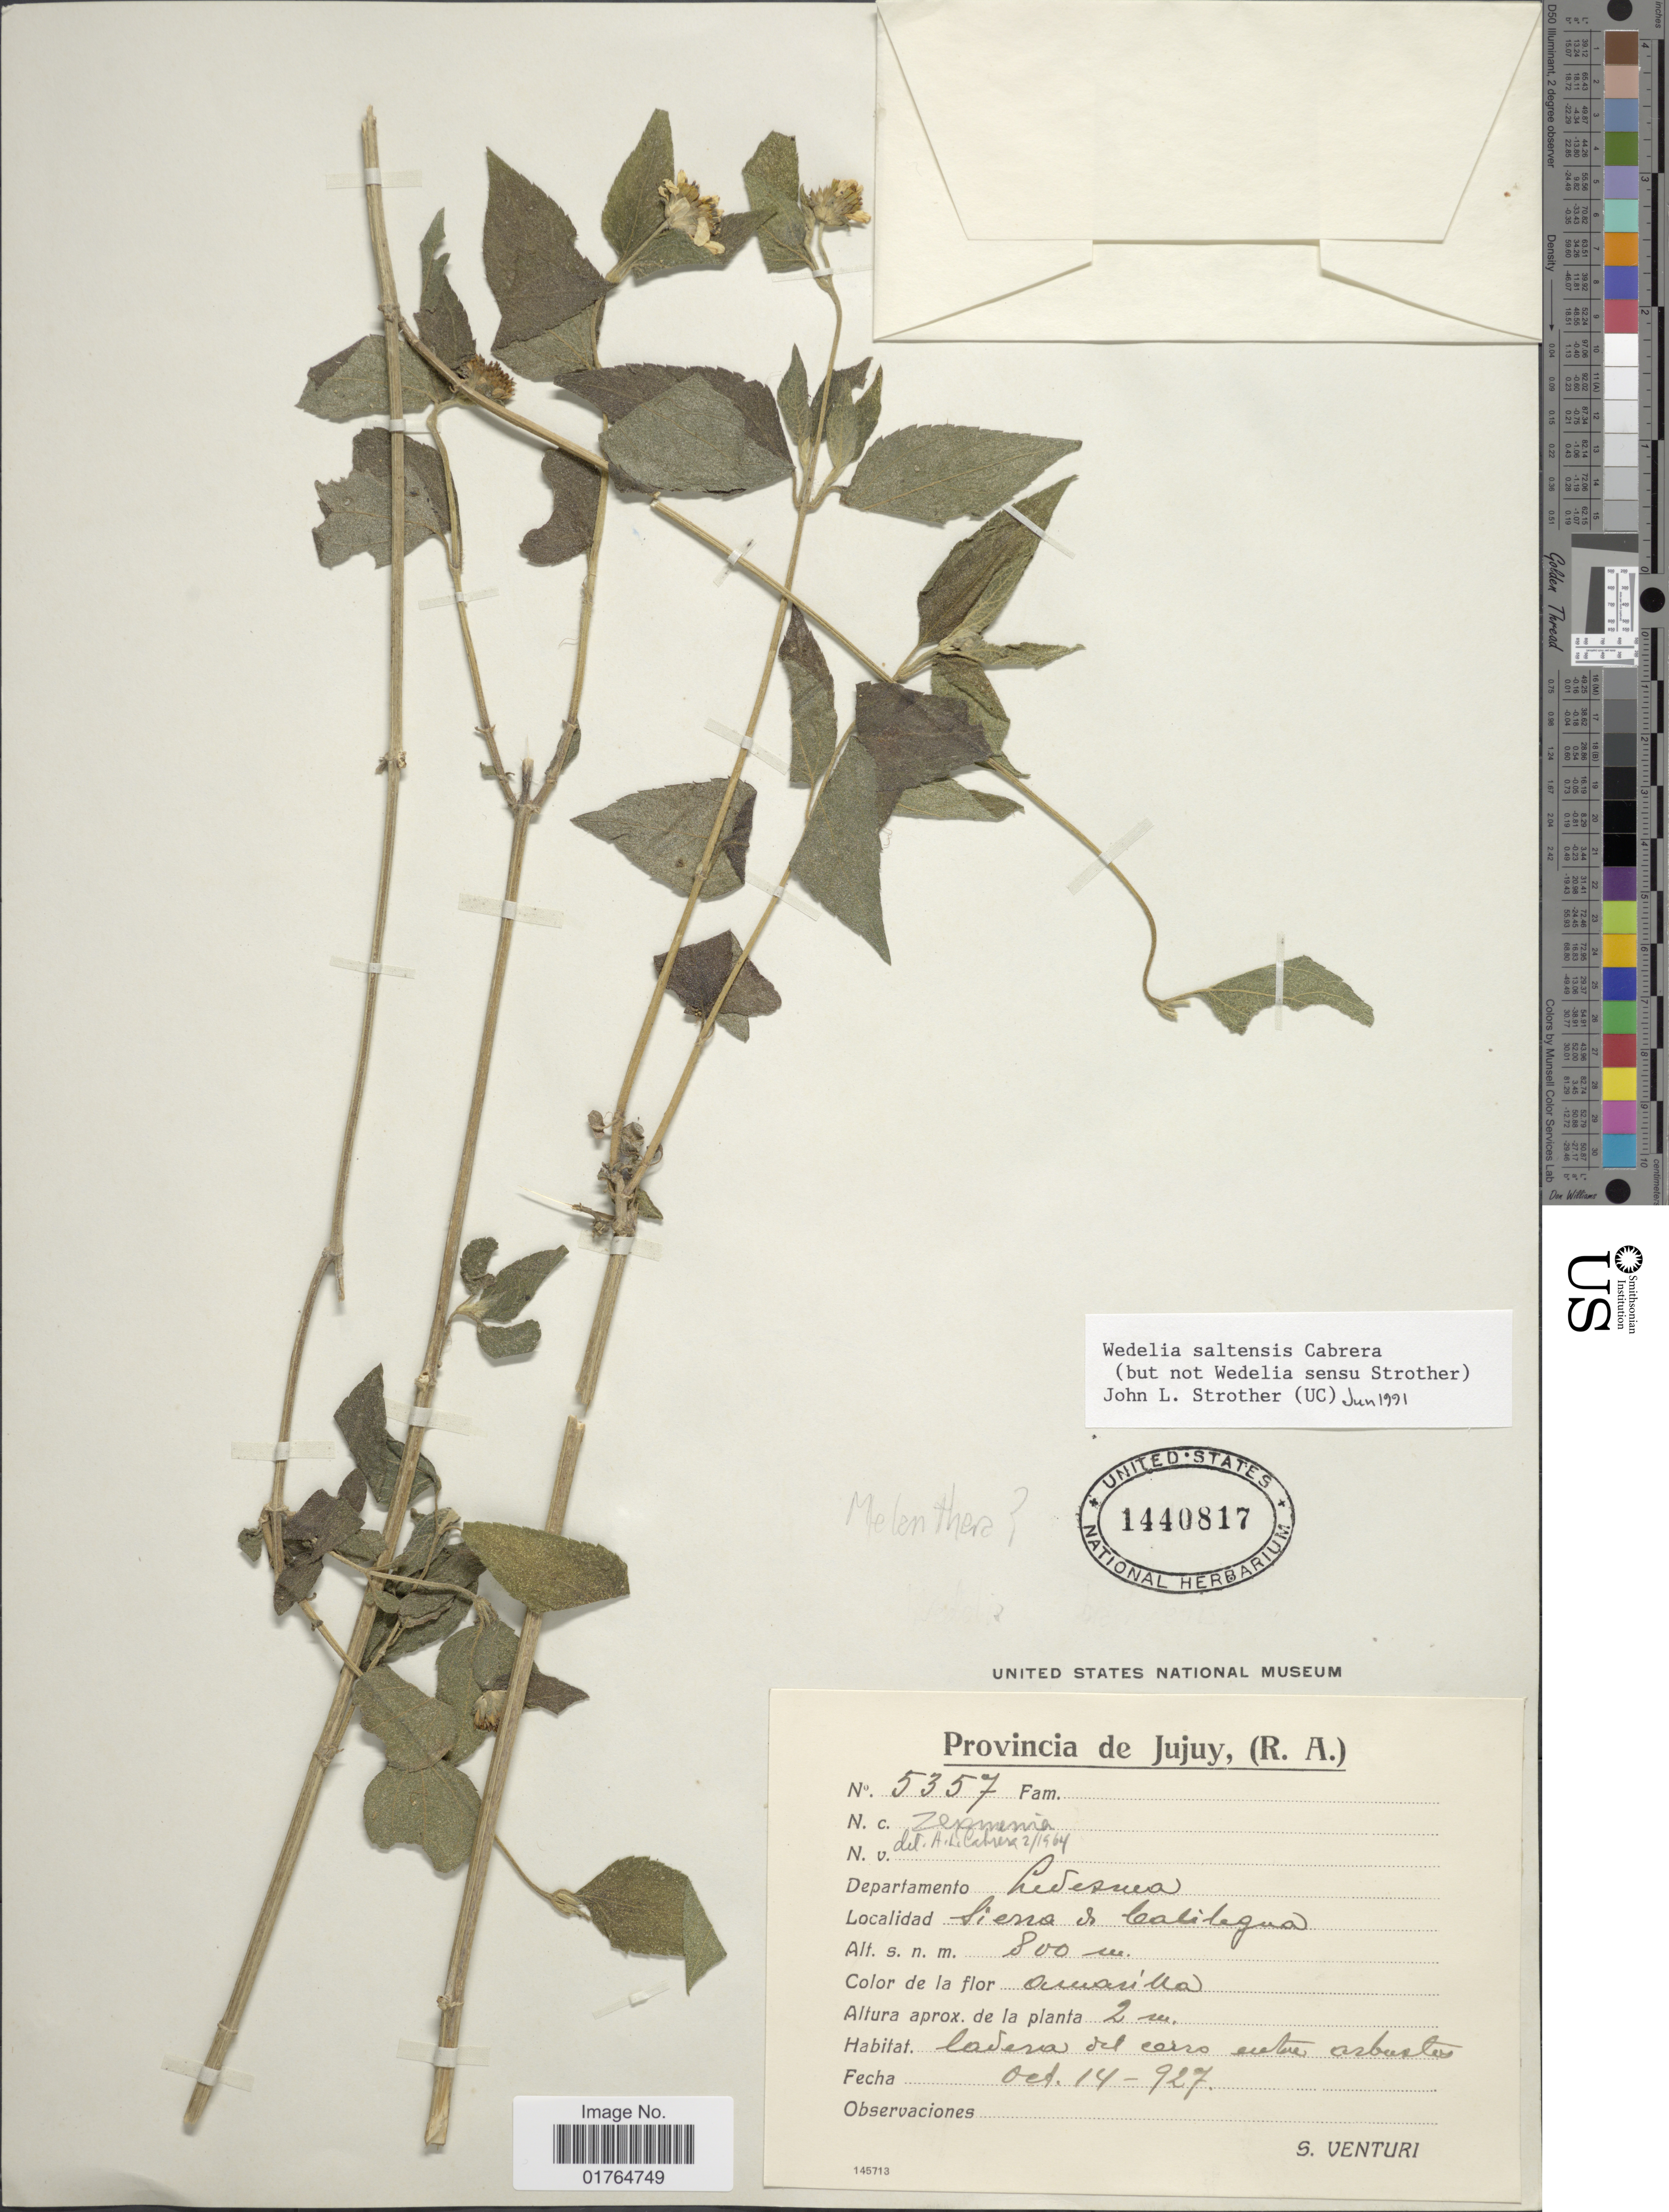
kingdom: Plantae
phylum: Tracheophyta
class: Magnoliopsida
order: Asterales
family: Asteraceae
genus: Wedelia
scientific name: Wedelia saltensis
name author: Cabrera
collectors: S. Venturi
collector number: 5357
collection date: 1927-10-14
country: Argentina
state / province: Jujuy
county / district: Ledesma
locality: Sierra de Calilegua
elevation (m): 800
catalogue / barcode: US 1440817